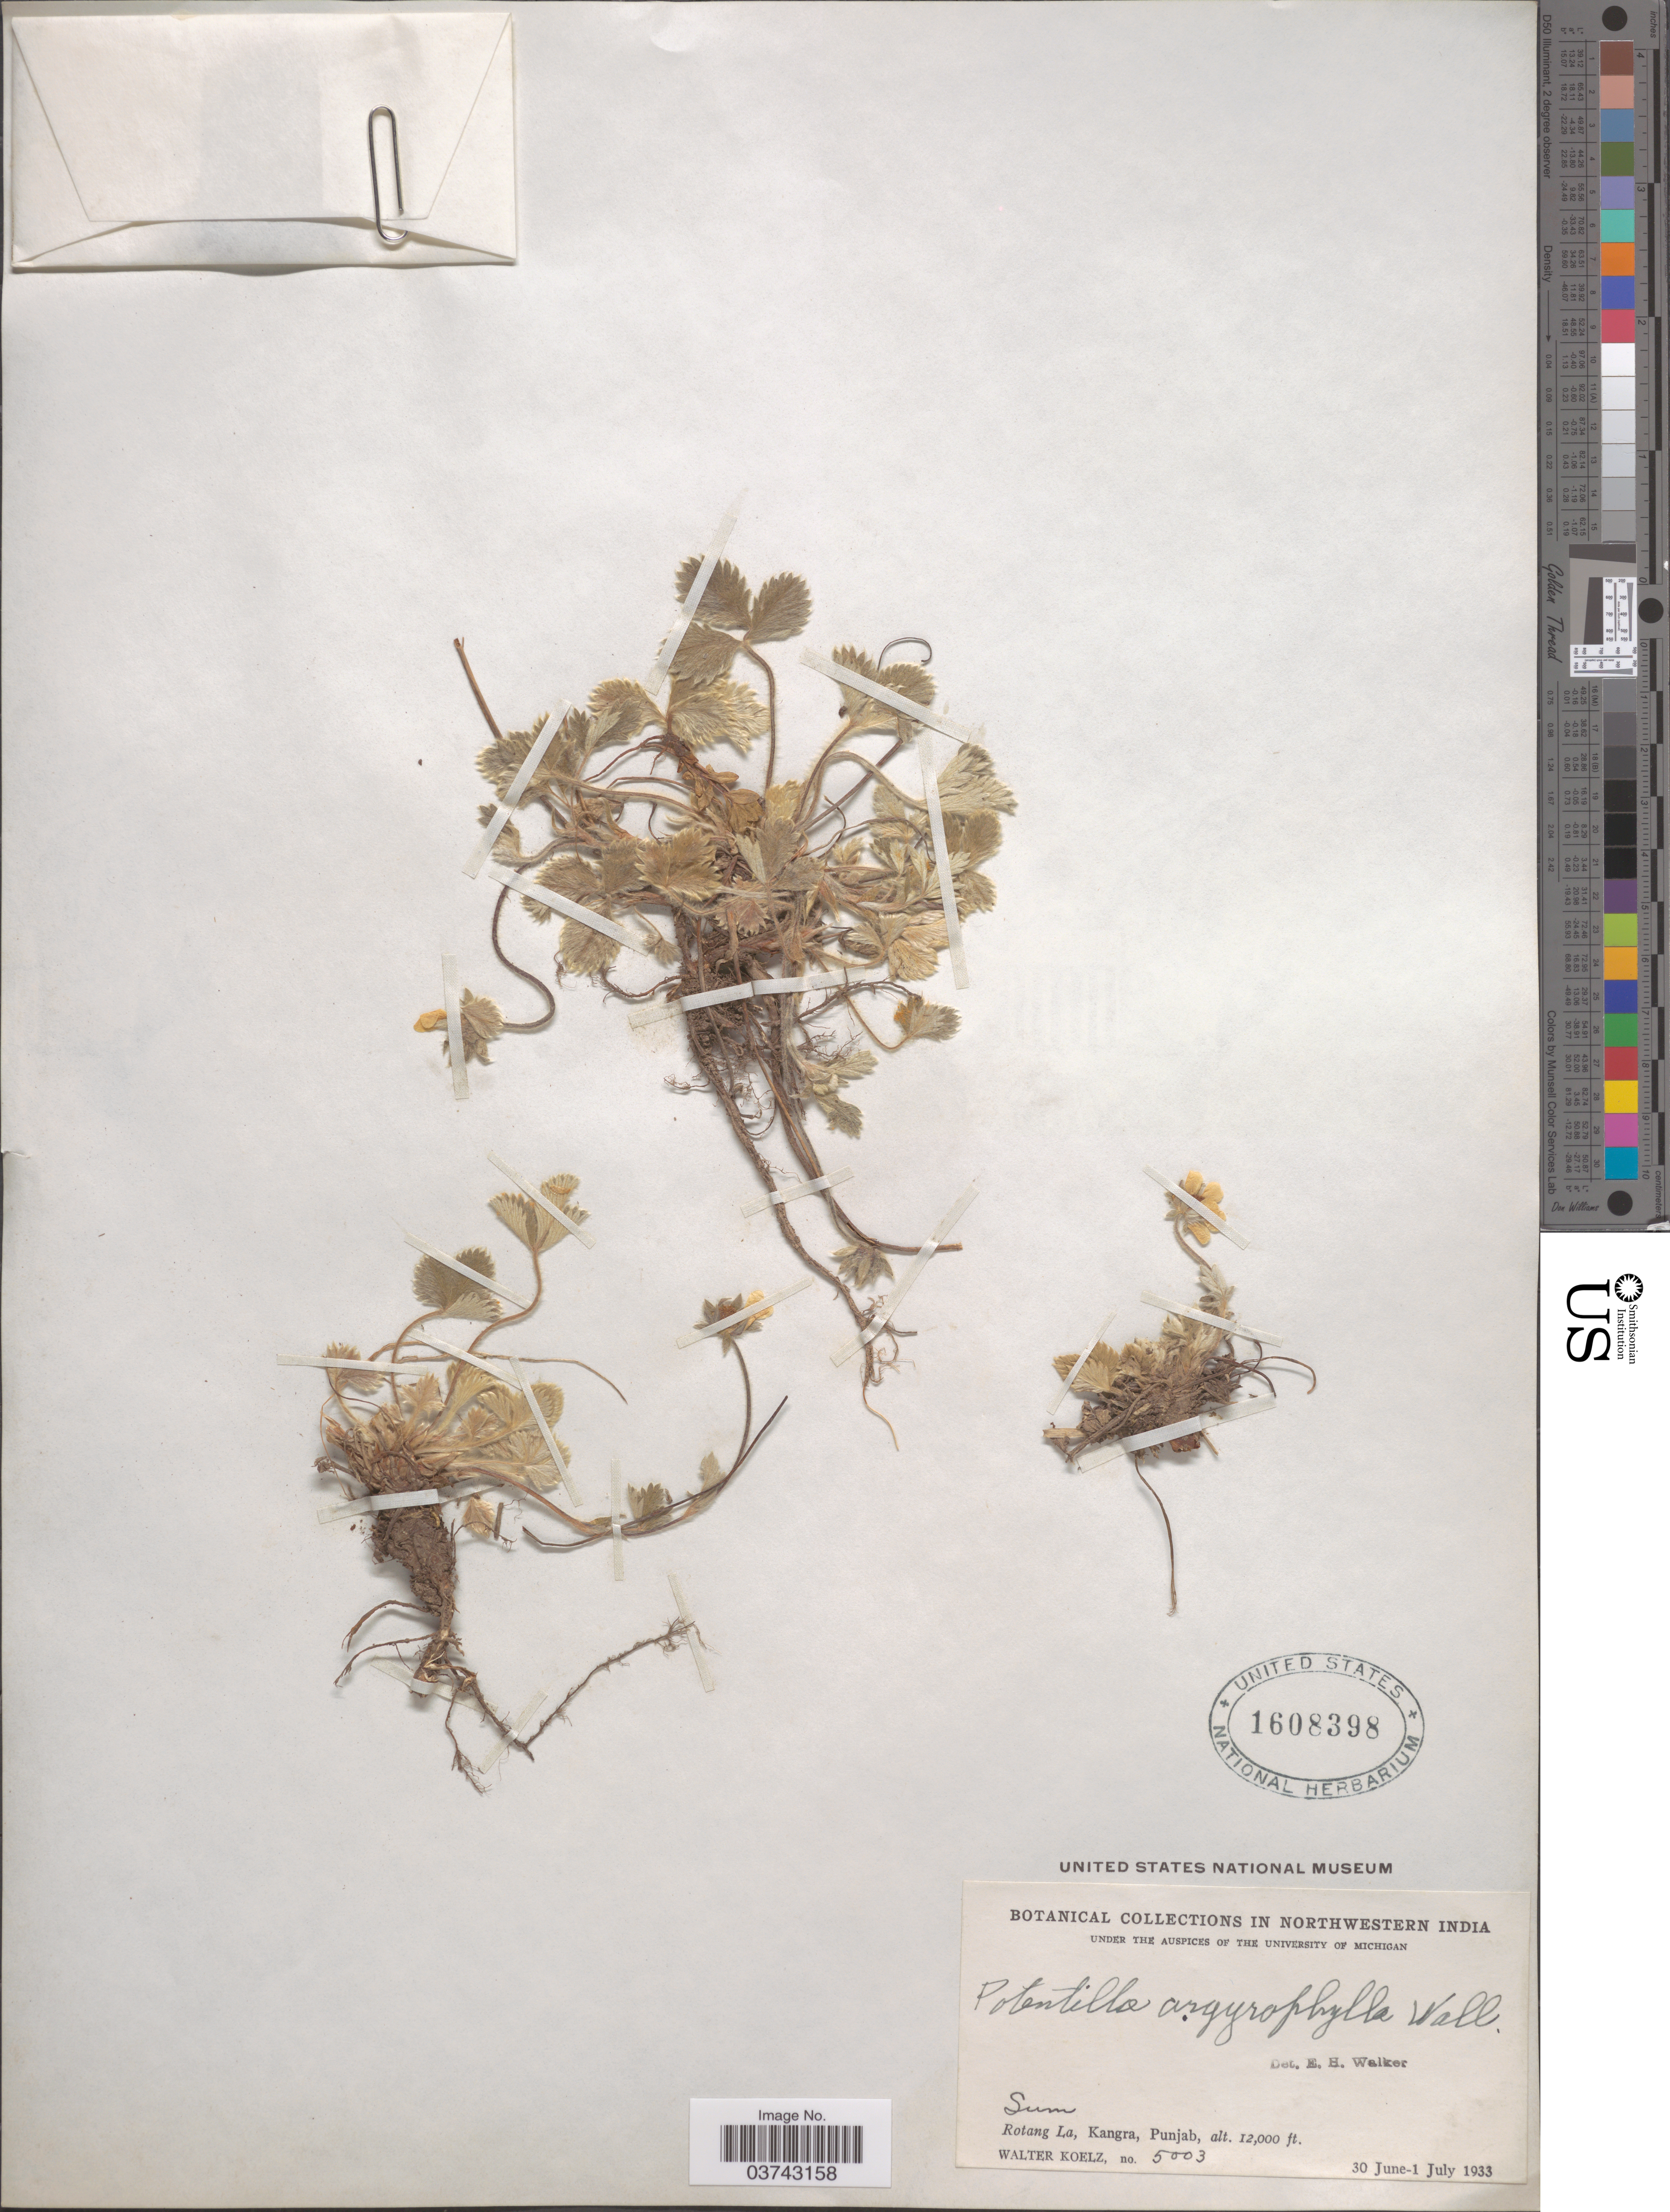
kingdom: Plantae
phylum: Tracheophyta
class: Magnoliopsida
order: Rosales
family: Rosaceae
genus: Potentilla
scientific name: Potentilla argyrophylla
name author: Wall. ex Lehm.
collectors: W. N. Koelz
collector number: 5003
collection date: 1933-06-30/1933-07-01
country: India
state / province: Punjab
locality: Northwestern India. Sum. Rotang La, Kangra.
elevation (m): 3658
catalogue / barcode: US 1608398